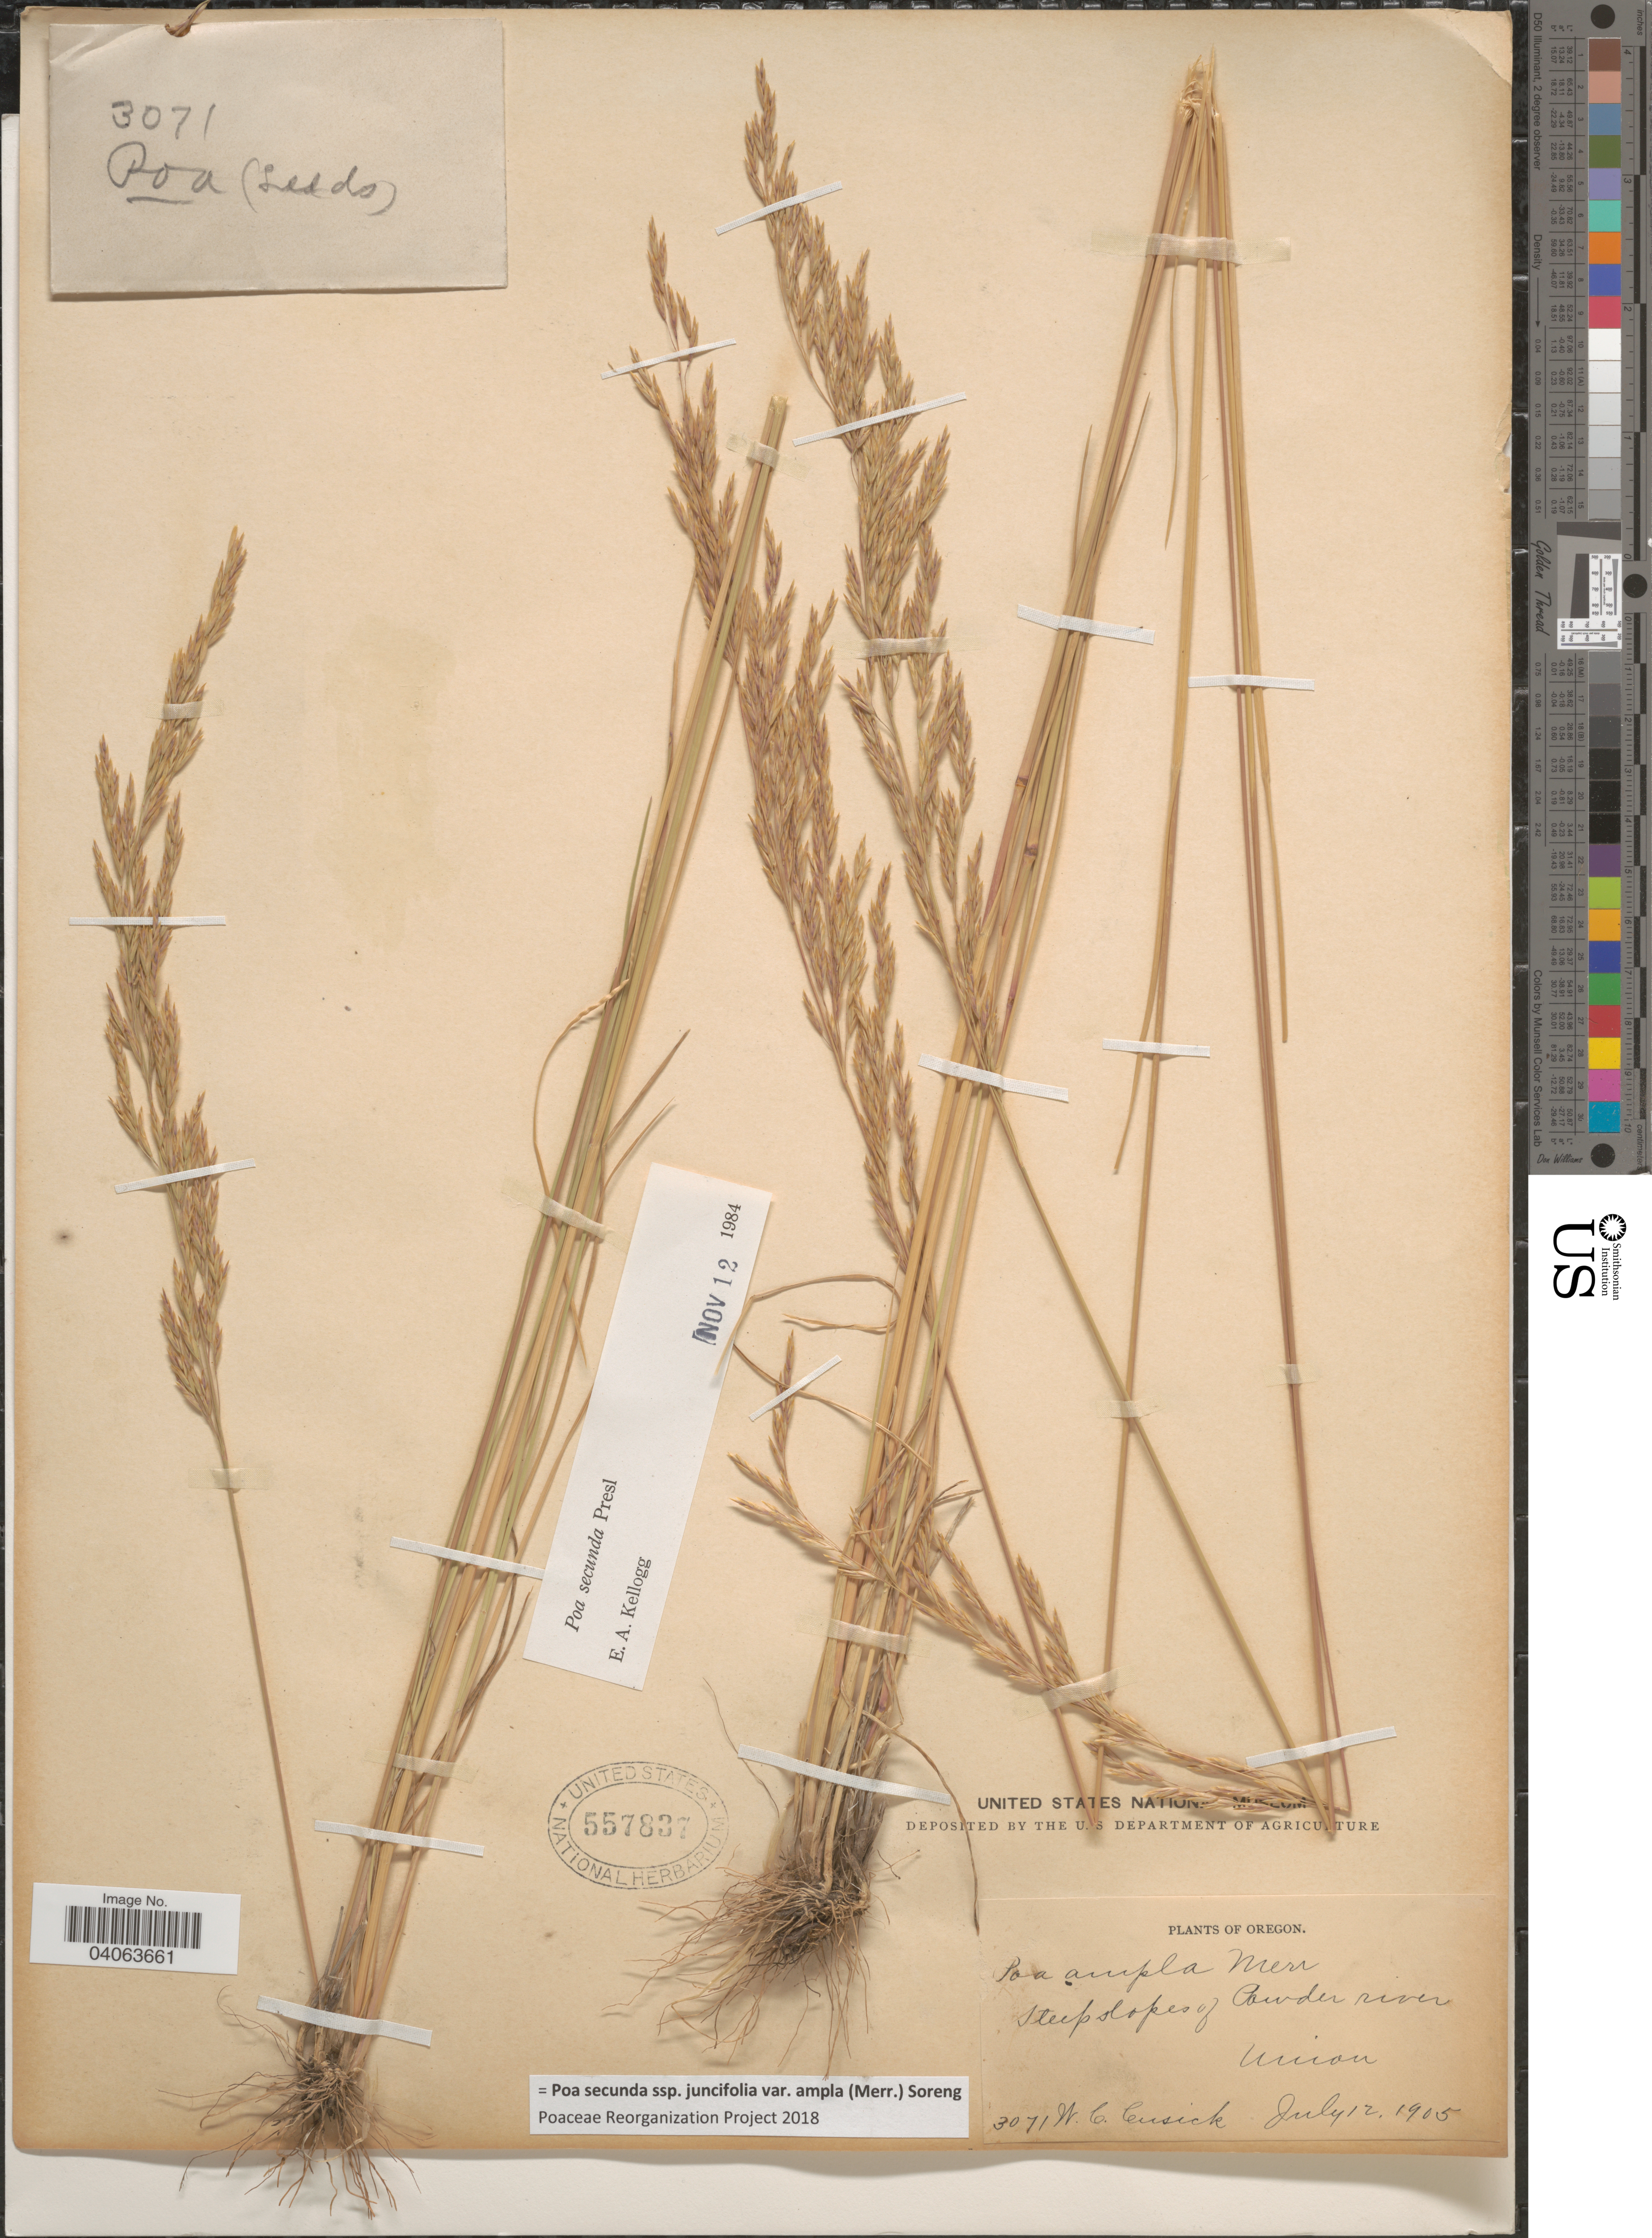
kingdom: Plantae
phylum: Tracheophyta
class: Liliopsida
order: Poales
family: Poaceae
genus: Poa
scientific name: Poa secunda subsp. juncifolia var. ampla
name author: (Merr.) Soreng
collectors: W. C. Cusick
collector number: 3071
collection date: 1905-07-12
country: United States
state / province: Oregon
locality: Steep slopes of Powder river, Union.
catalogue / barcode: US 557837